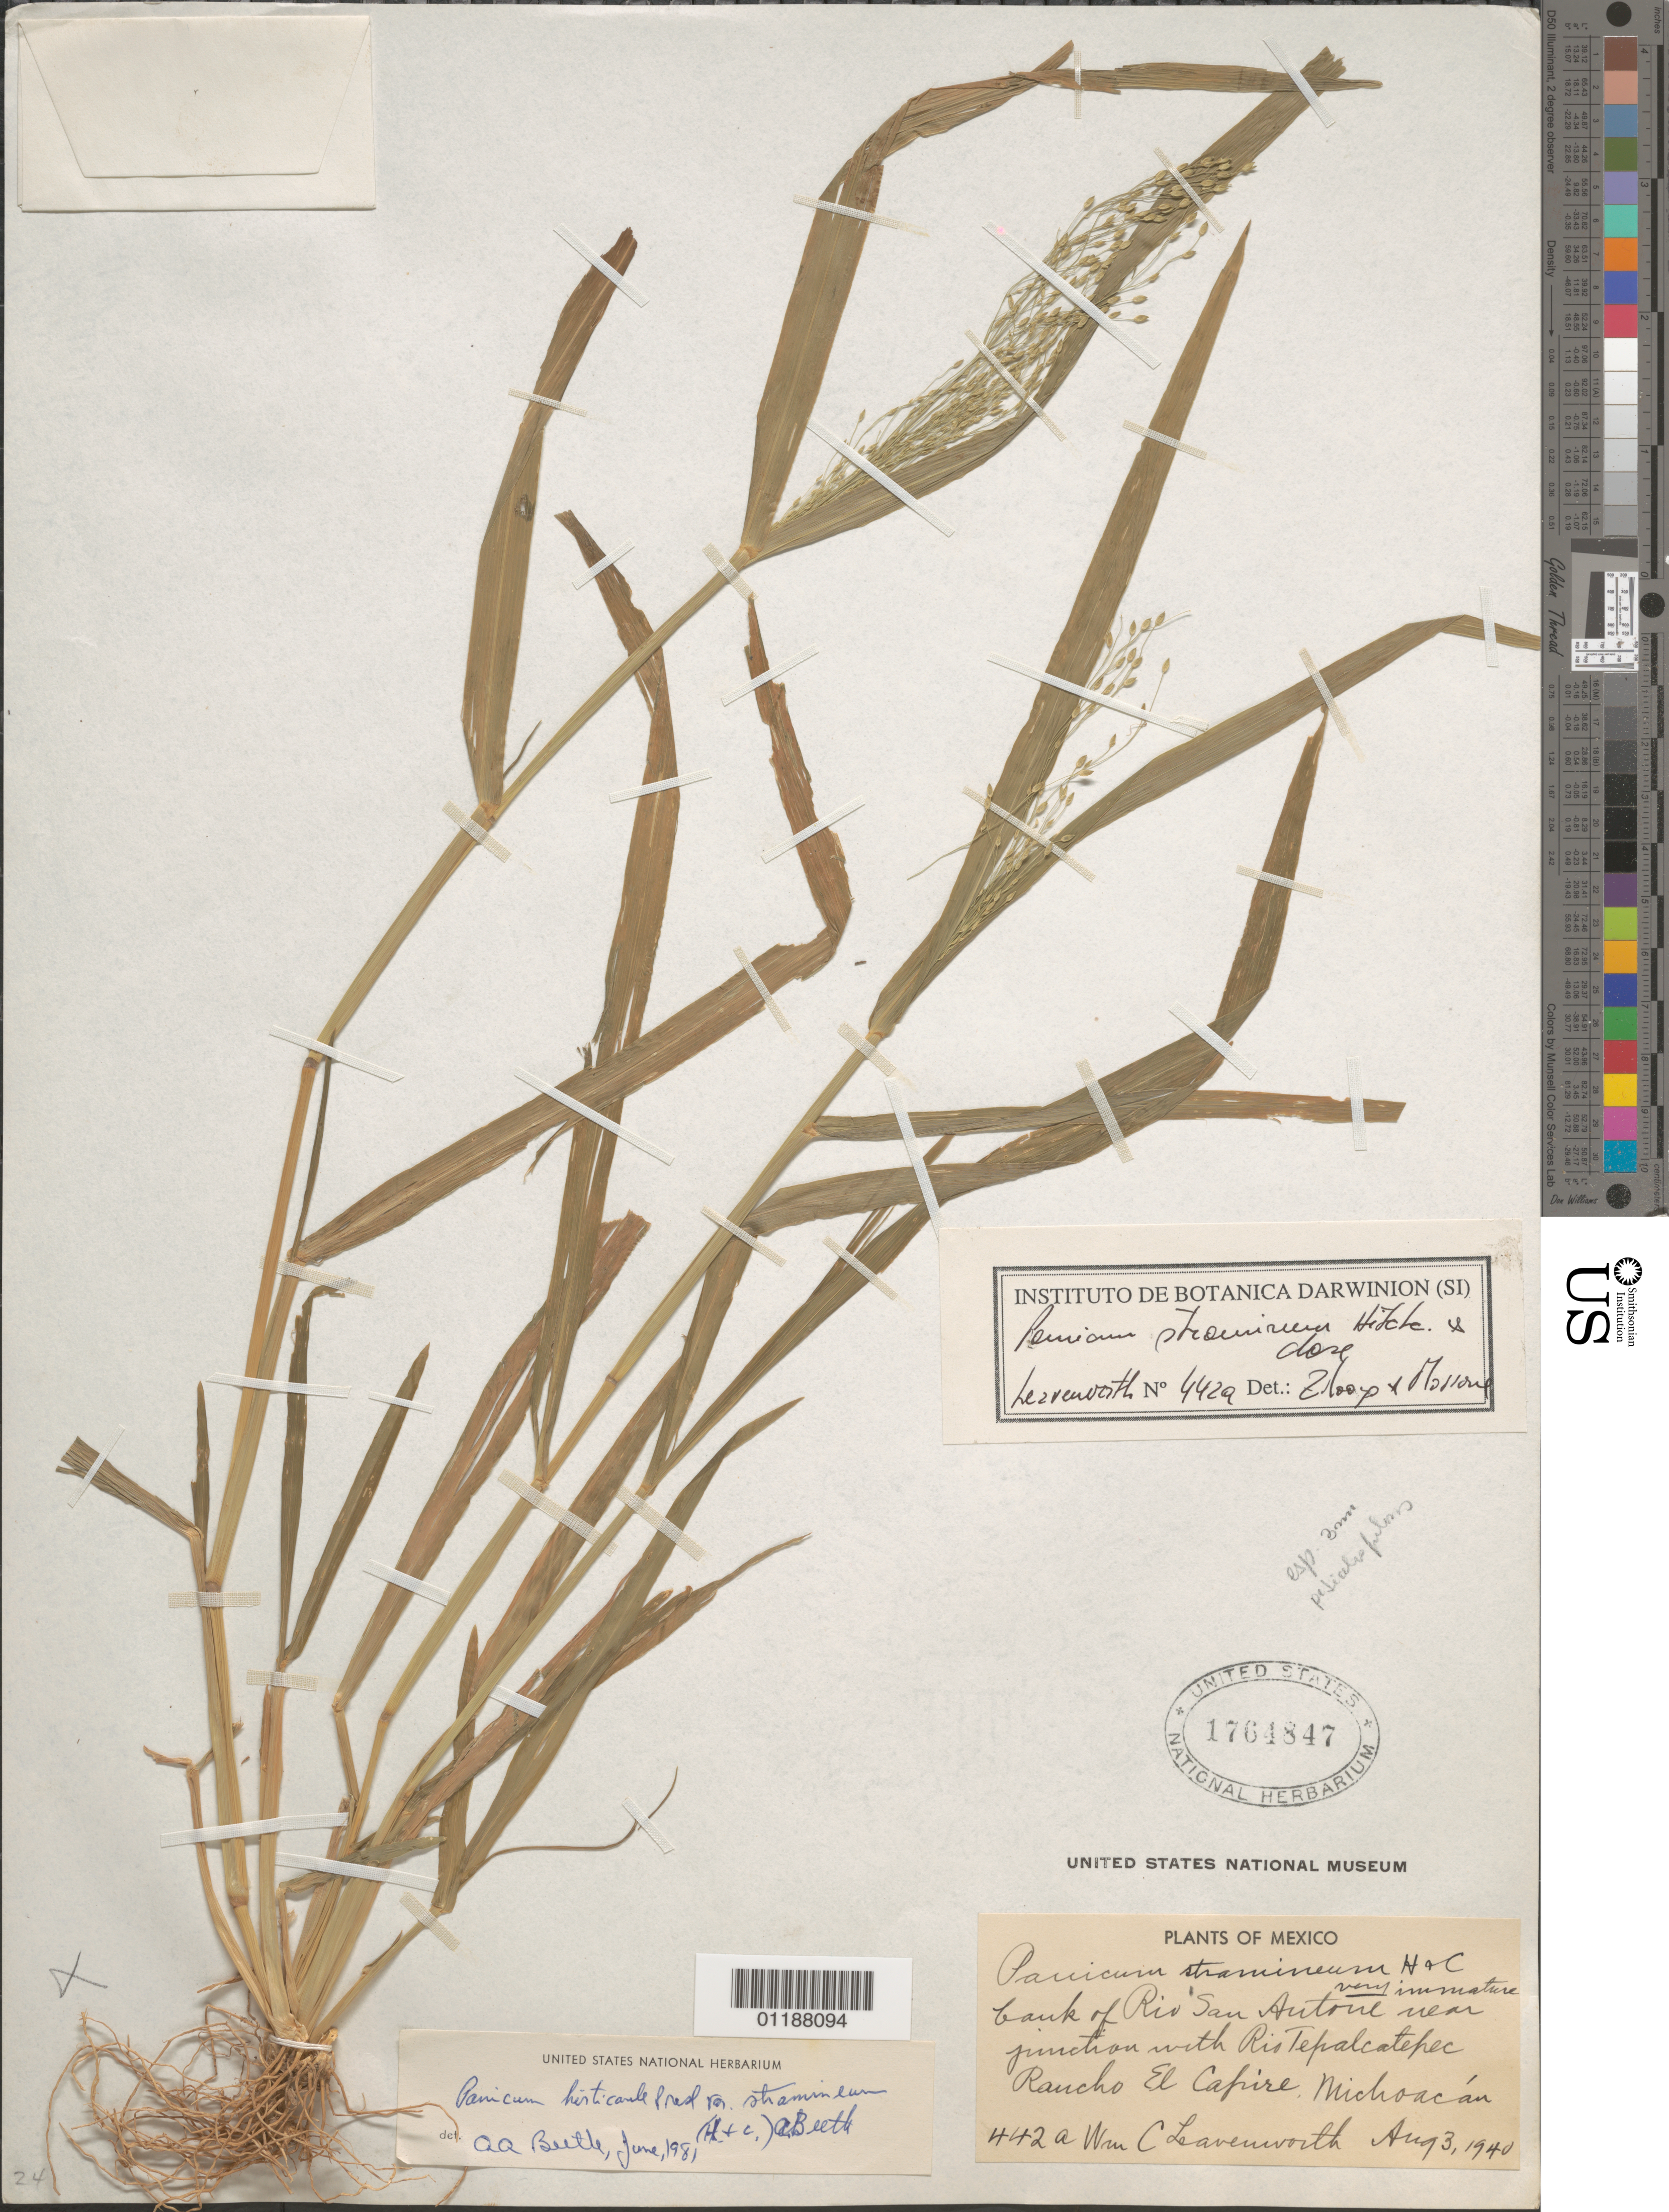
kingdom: Plantae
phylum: Tracheophyta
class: Liliopsida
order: Poales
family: Poaceae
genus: Panicum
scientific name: Panicum stramineum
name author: Hitchc. & Chase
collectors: W. C. Leavenworth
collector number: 442a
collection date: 1940-08-03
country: Mexico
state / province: Michoacán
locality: Bank of Rio San Antone near junction with Rio Tepalcotepec Rancho El Capire.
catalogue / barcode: US 1764847